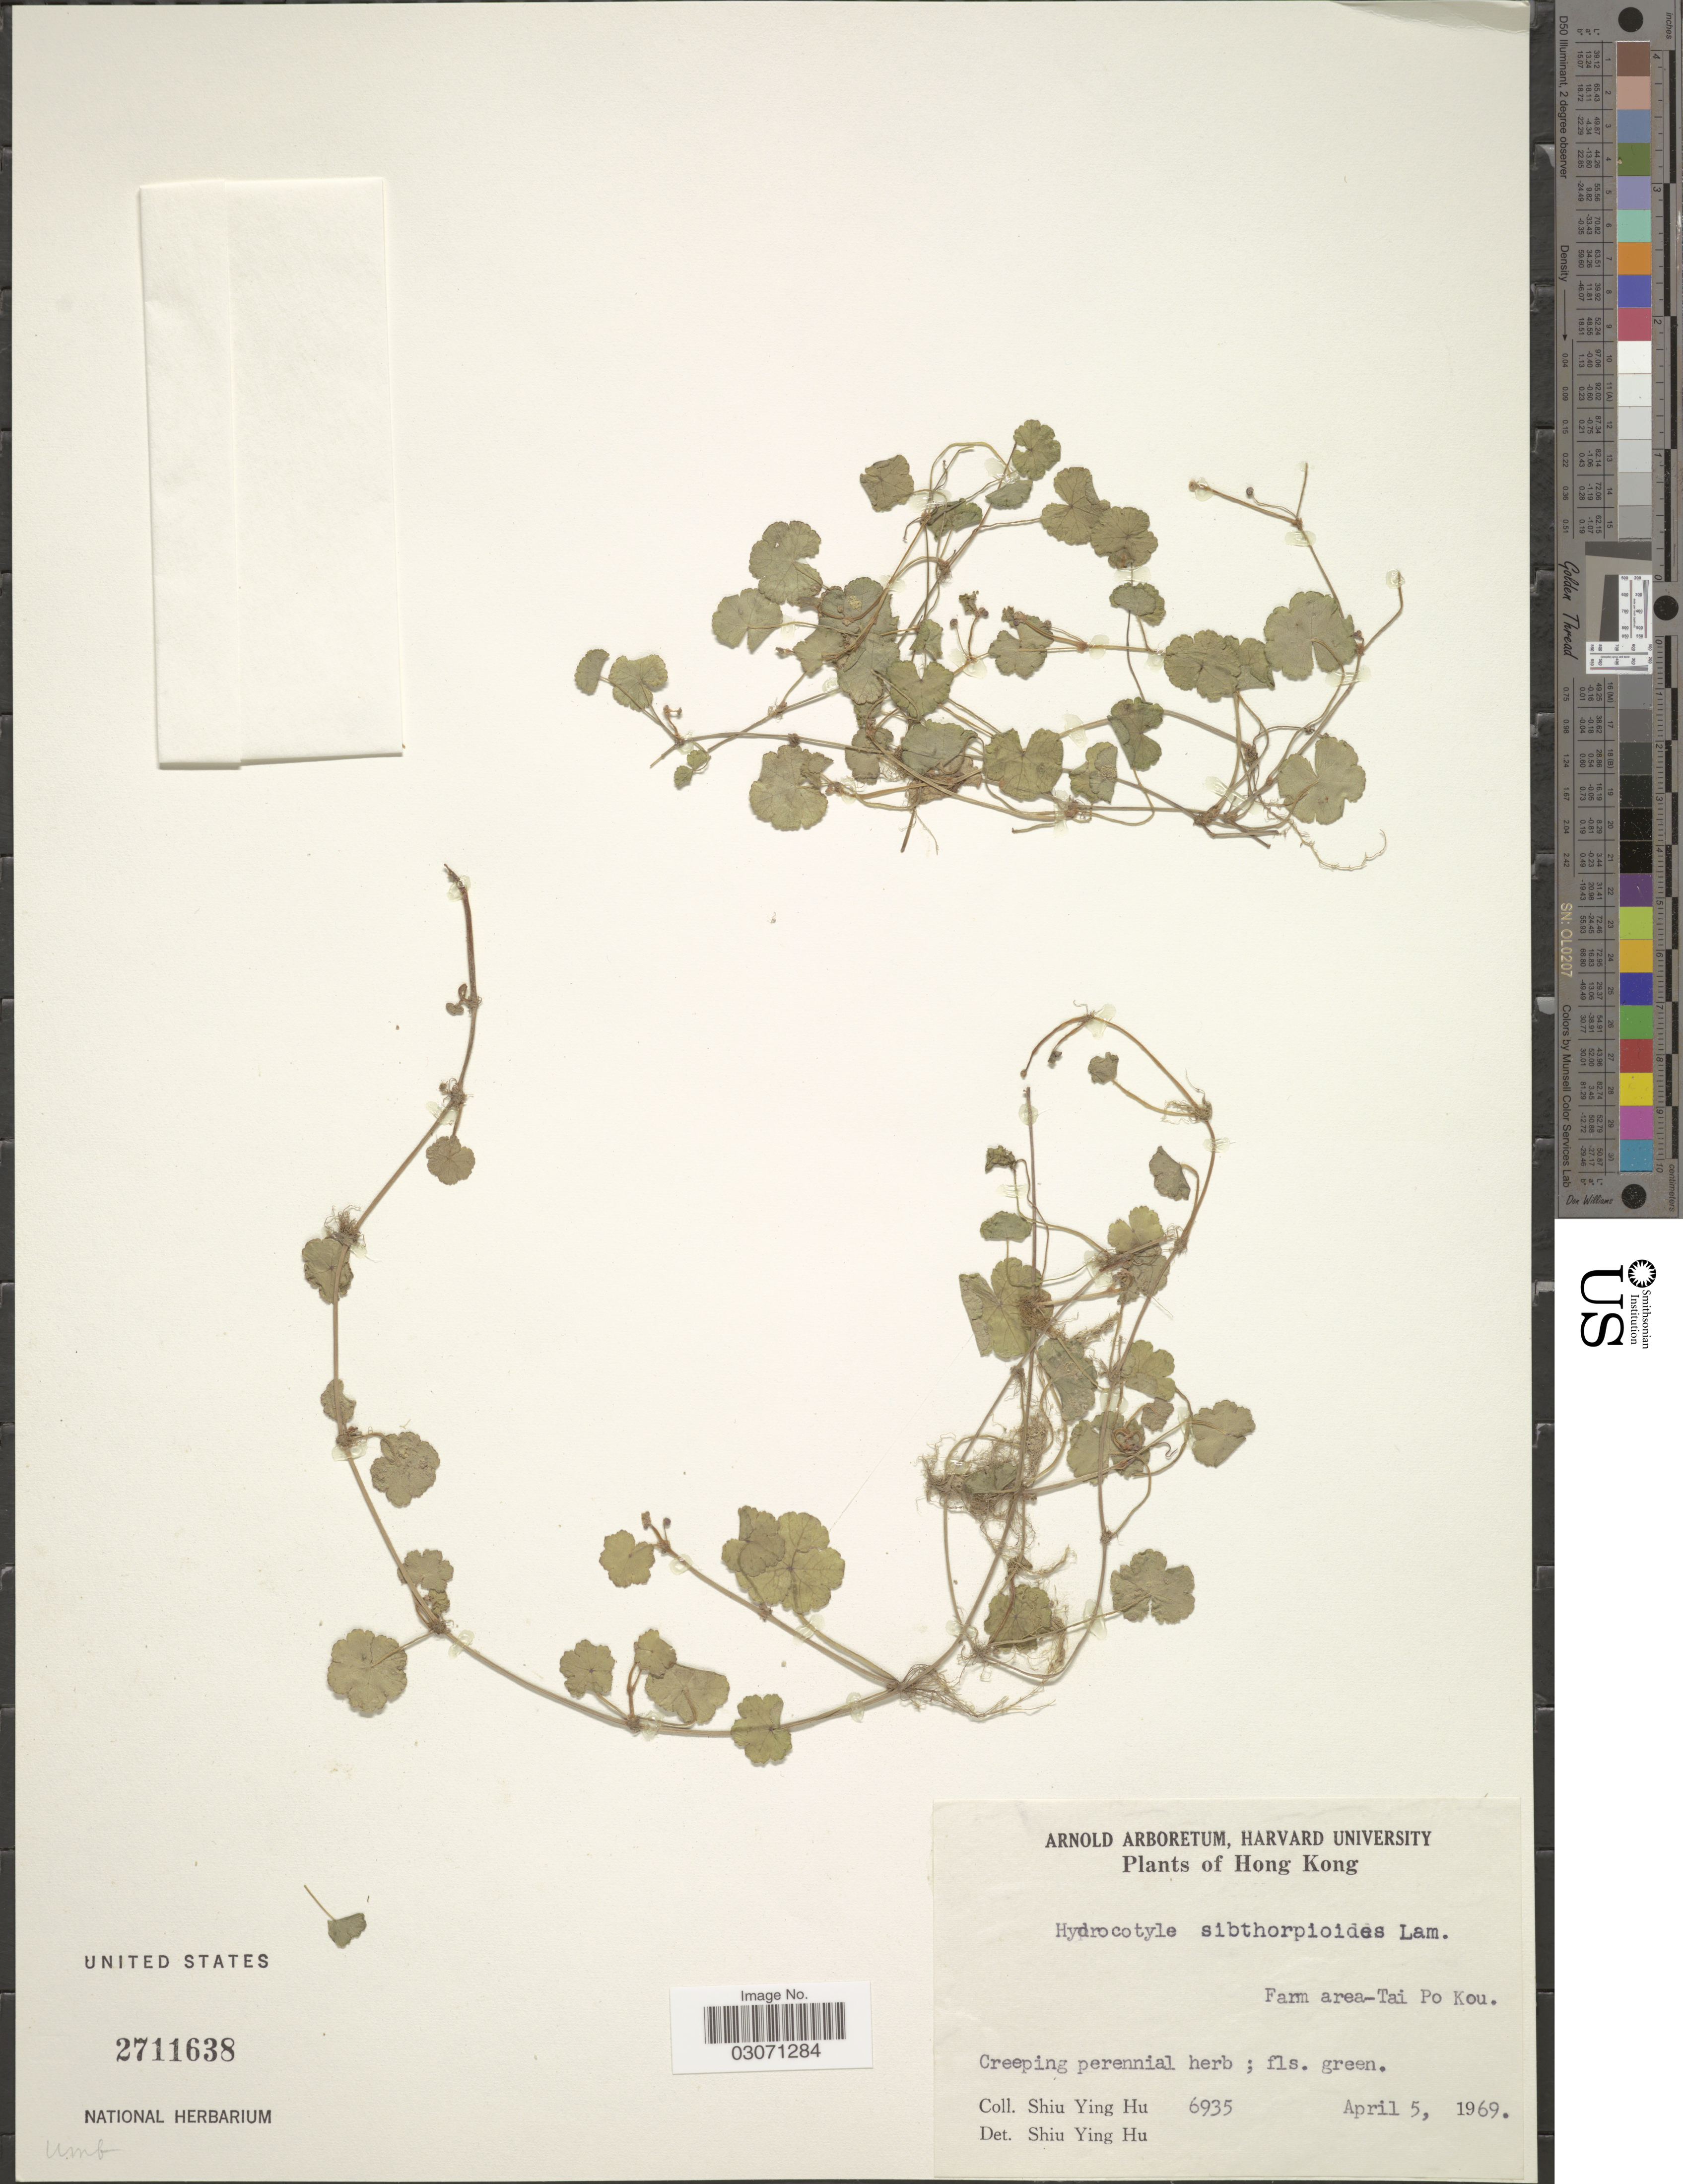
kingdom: Plantae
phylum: Tracheophyta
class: Magnoliopsida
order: Apiales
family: Araliaceae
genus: Hydrocotyle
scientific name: Hydrocotyle sibthorpioides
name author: Lam.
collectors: S. Y. Hu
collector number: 6935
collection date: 1969-04-05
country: China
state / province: Hong Kong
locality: Farm area-Tai Po Kou.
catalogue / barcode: US 2711638